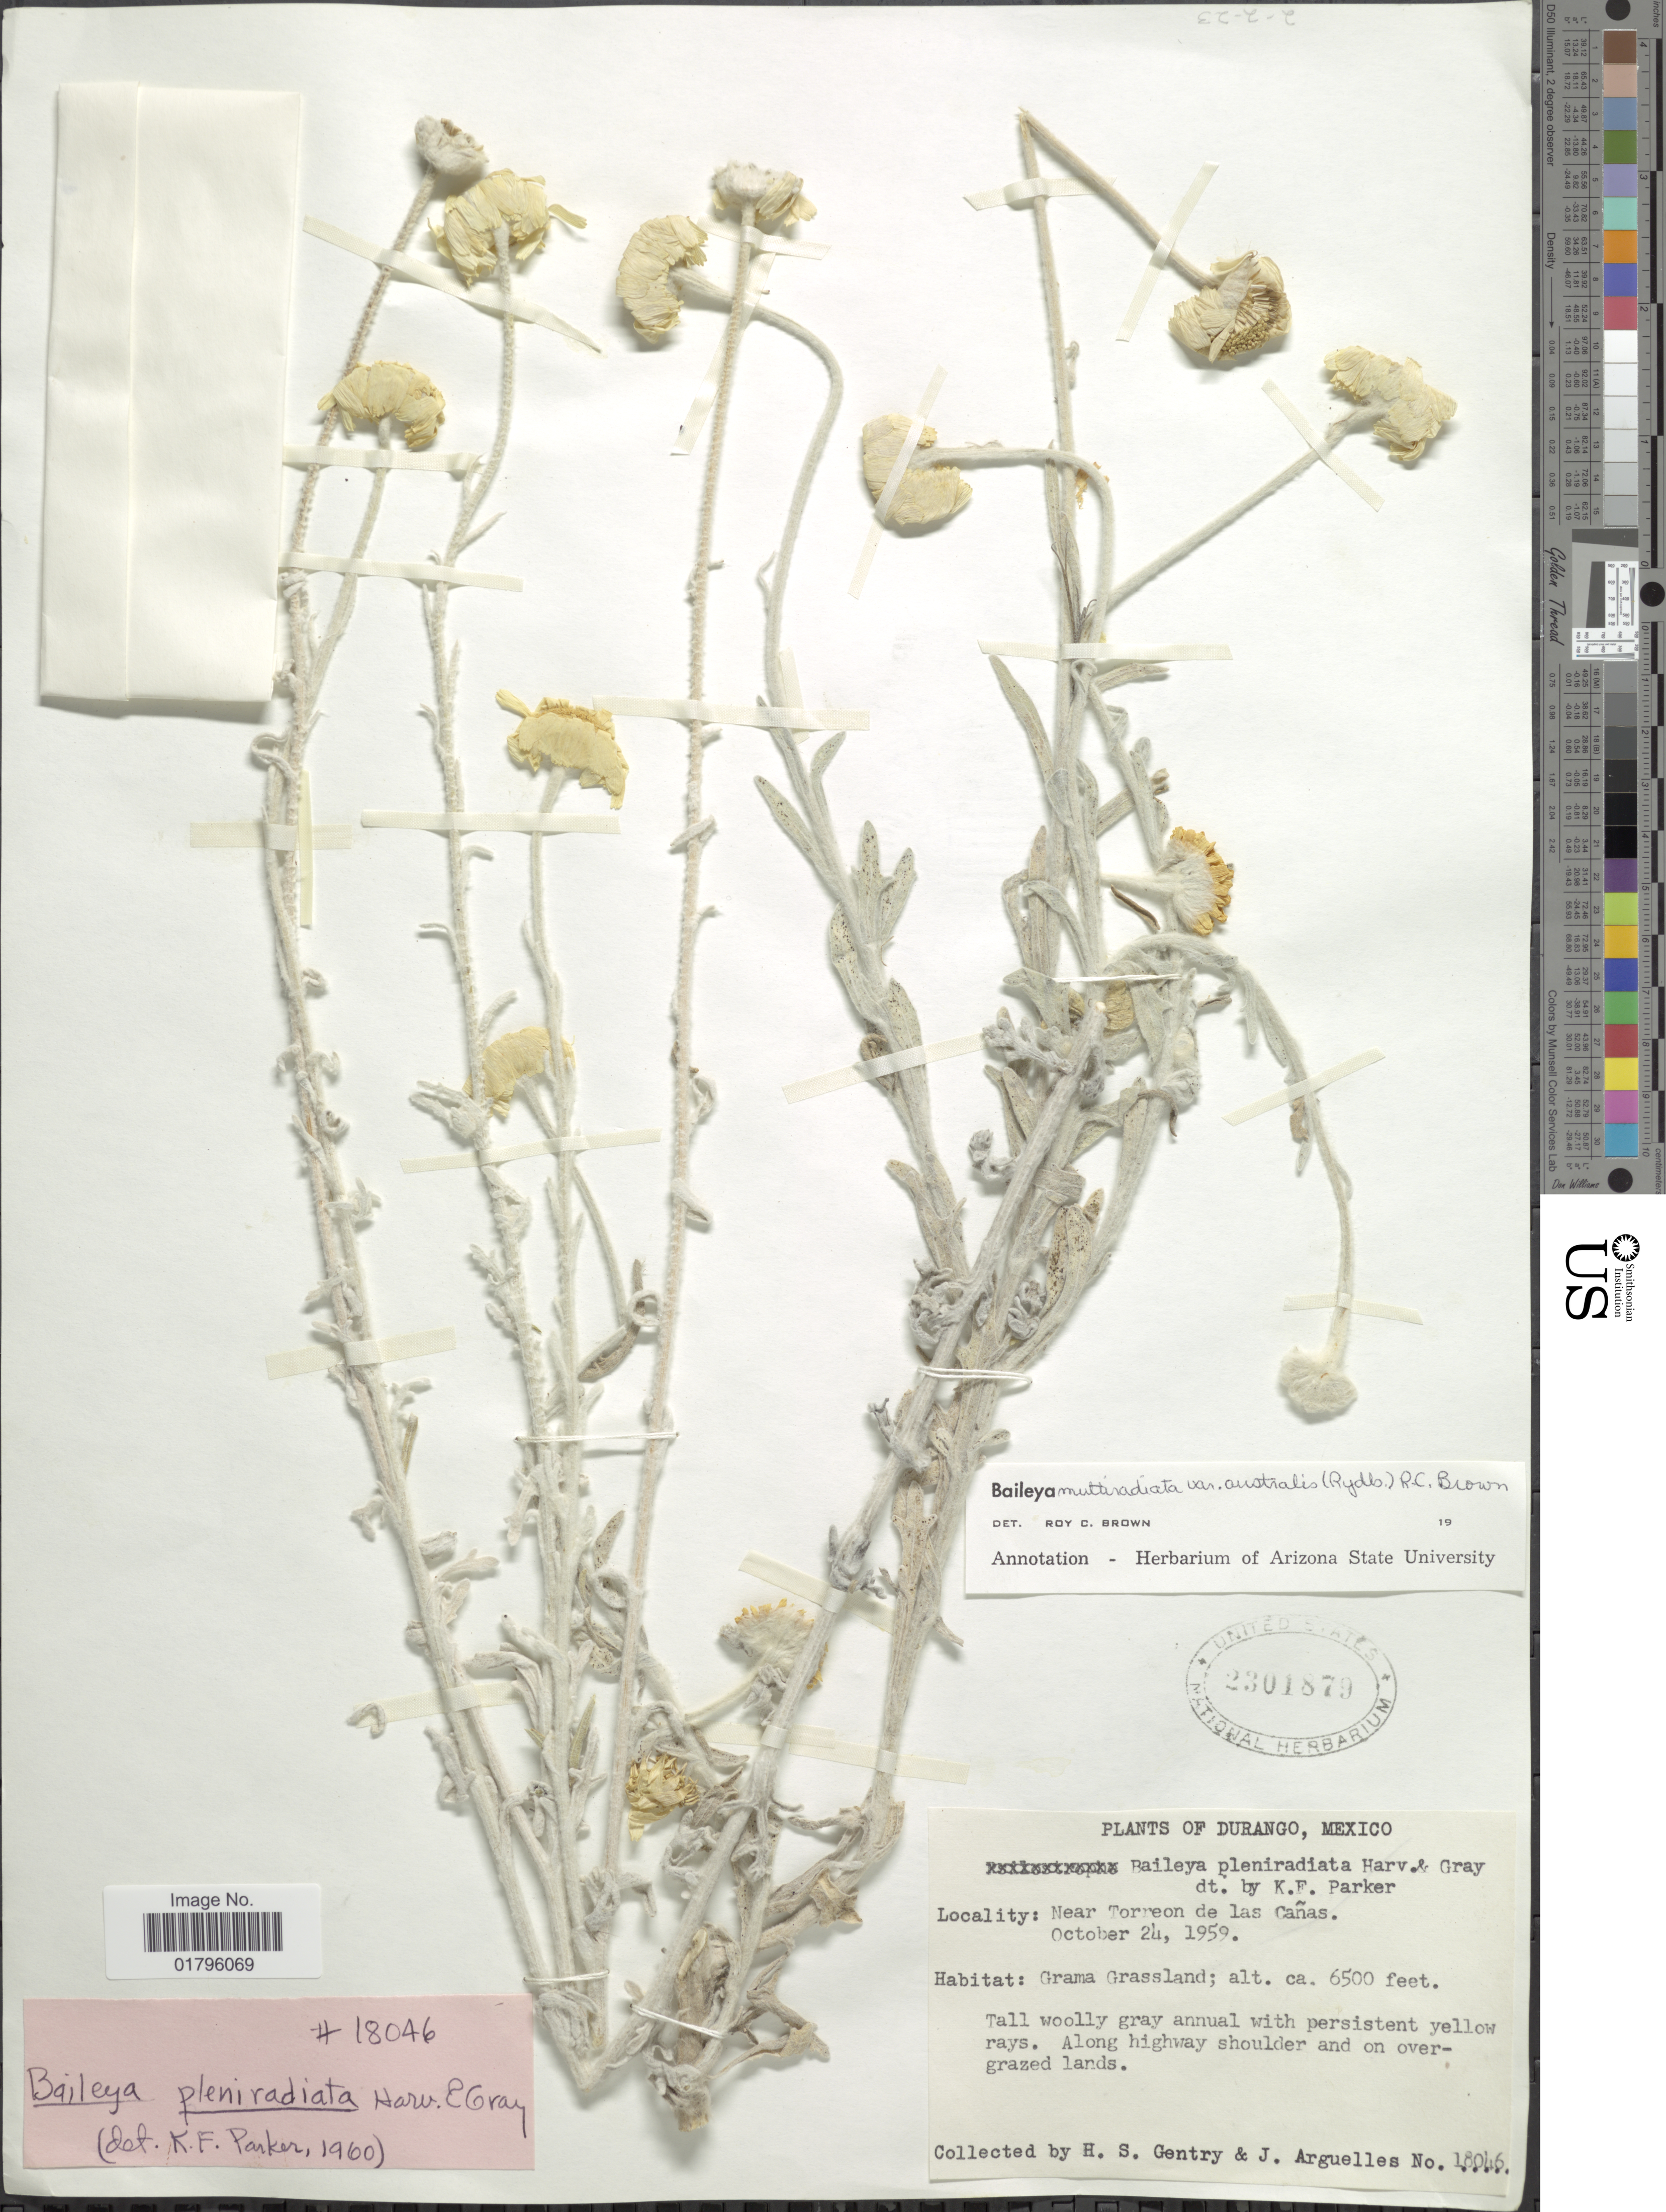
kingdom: Plantae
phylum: Tracheophyta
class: Magnoliopsida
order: Asterales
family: Asteraceae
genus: Baileya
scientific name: Baileya australis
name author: Rydb.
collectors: H. S. Gentry & J. Arguelles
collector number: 18046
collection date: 1959-10-24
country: Mexico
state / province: Durango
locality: Near Torreon de las Cañas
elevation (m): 1981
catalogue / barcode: US 2301879